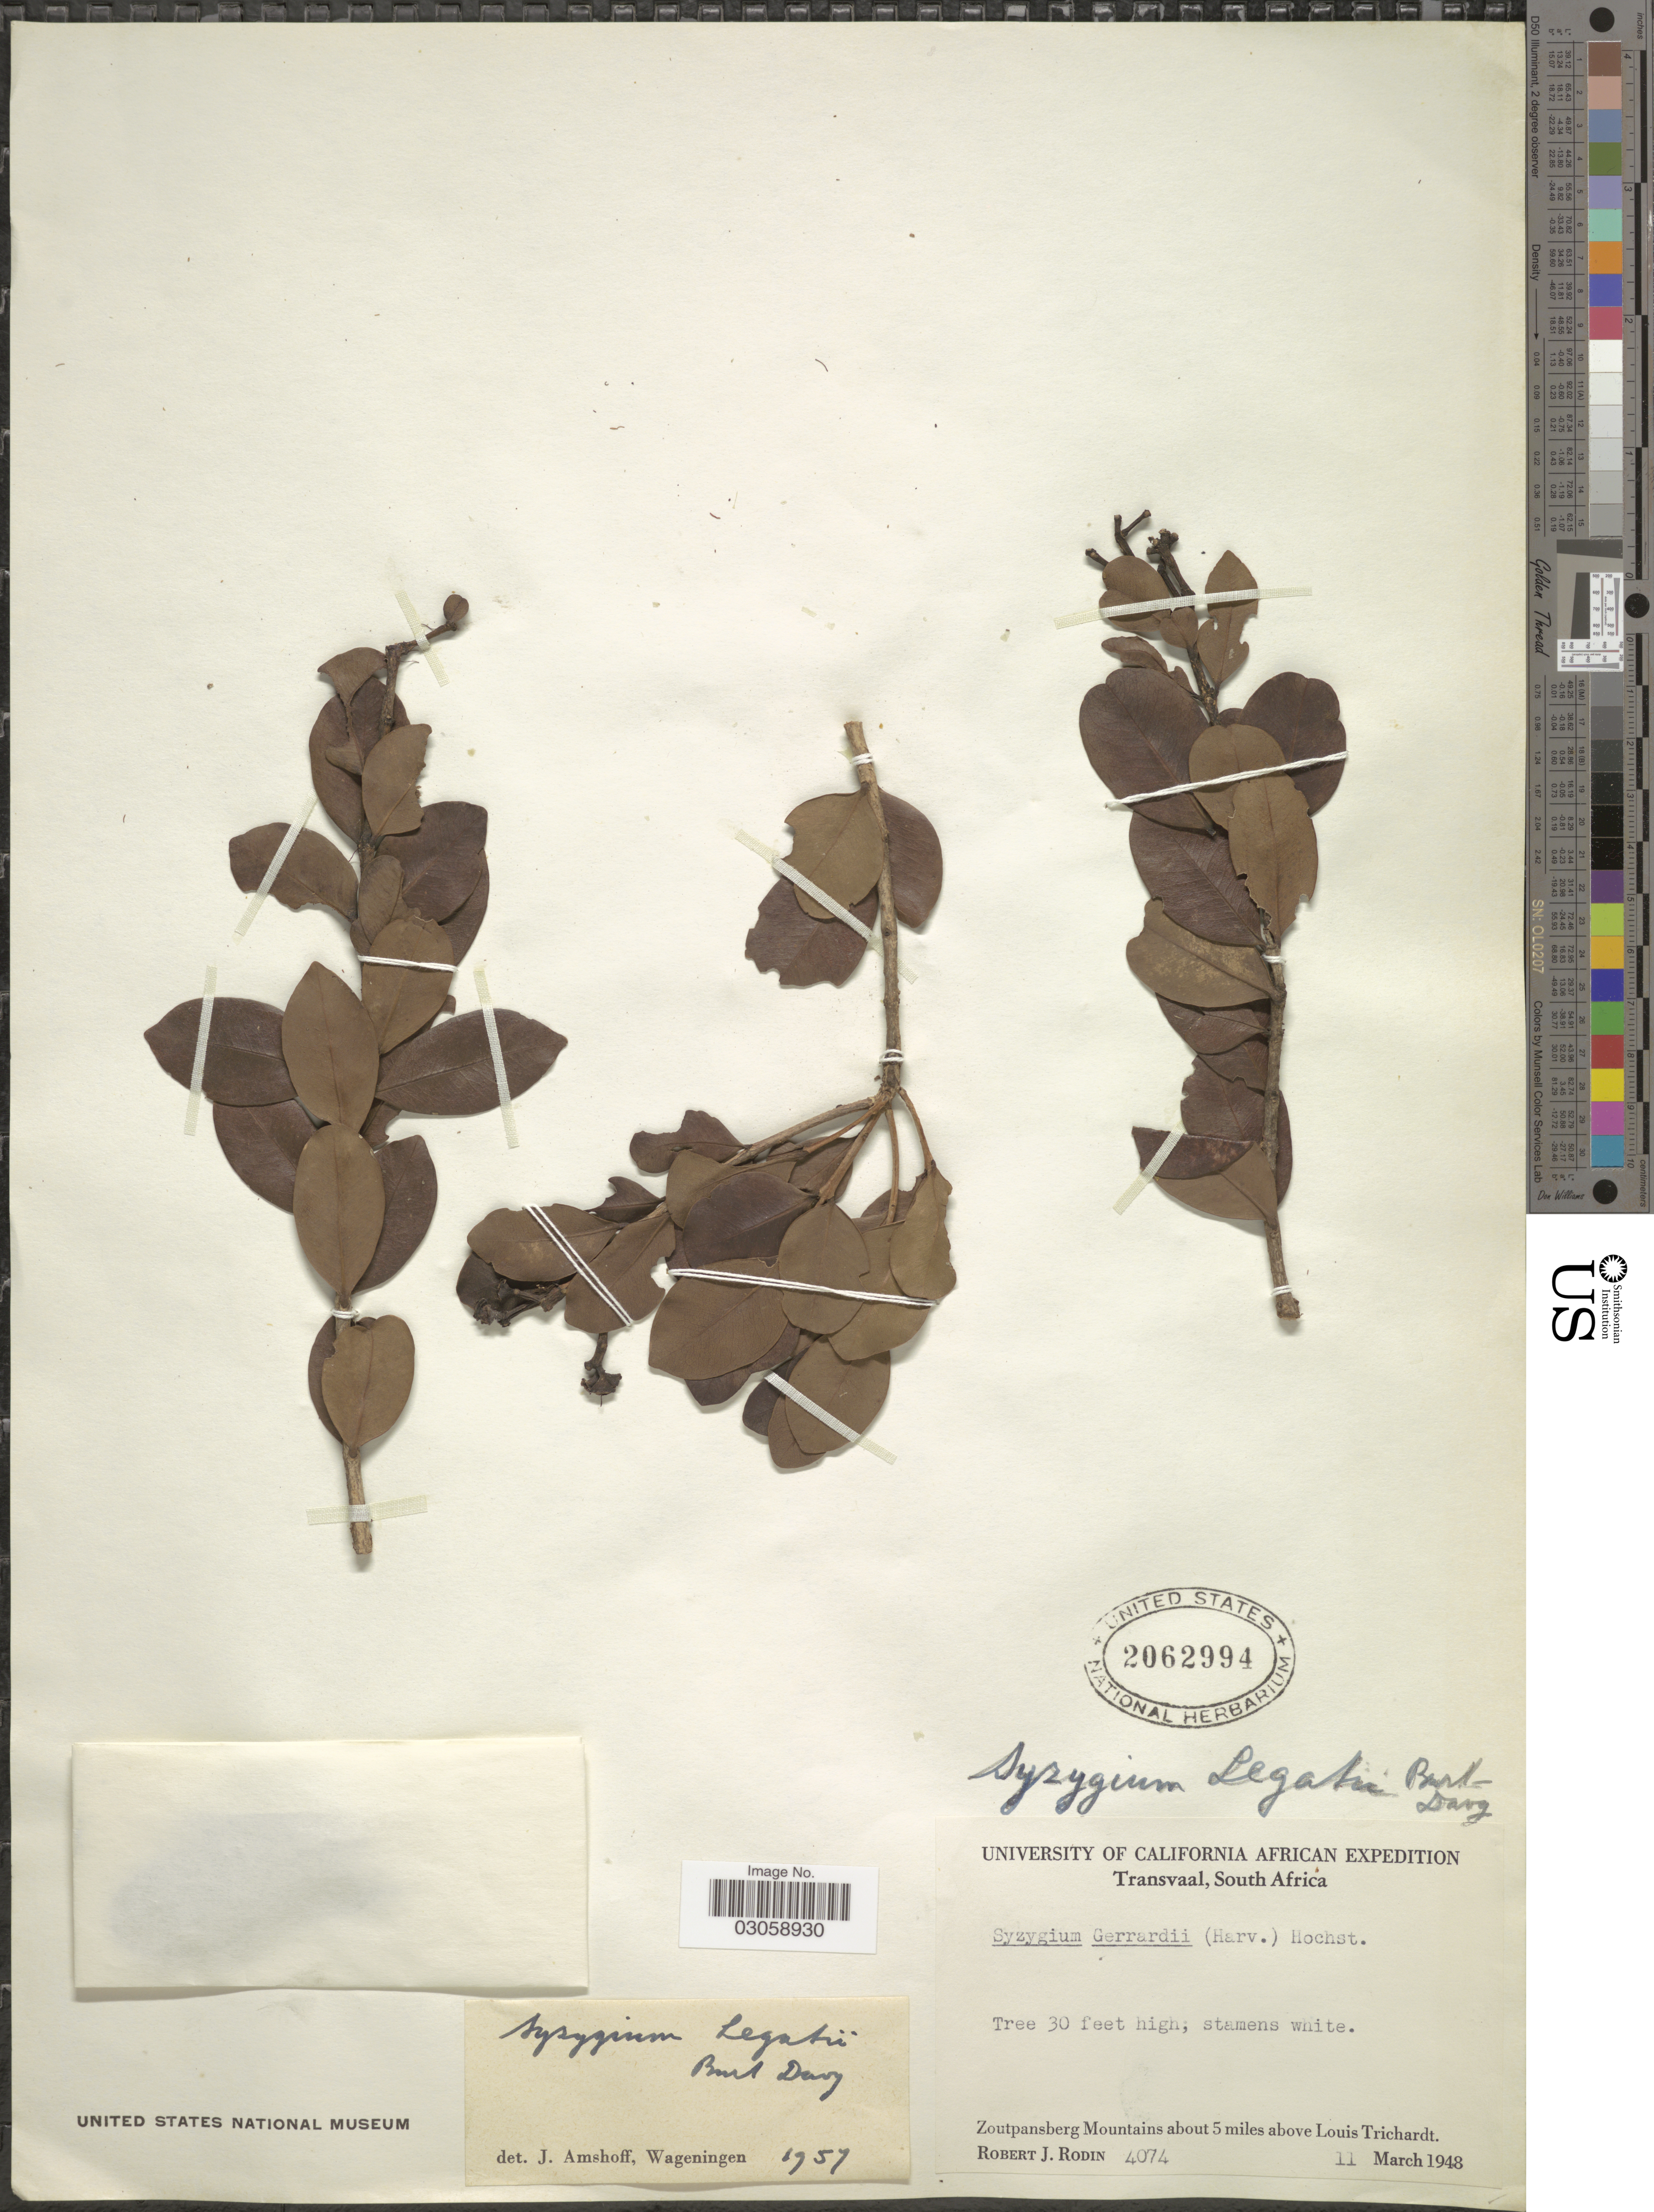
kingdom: Plantae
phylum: Tracheophyta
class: Magnoliopsida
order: Myrtales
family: Myrtaceae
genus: Syzygium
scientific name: Syzygium legatii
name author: Burtt Davy & Greenway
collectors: R. J. Rodin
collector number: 4074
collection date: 1948-03-11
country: South Africa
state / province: Limpopo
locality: Transvaal, South Afrika, Zoutpansberg Mountains about 5 miles above Louis Trichardt.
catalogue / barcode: US 2062994